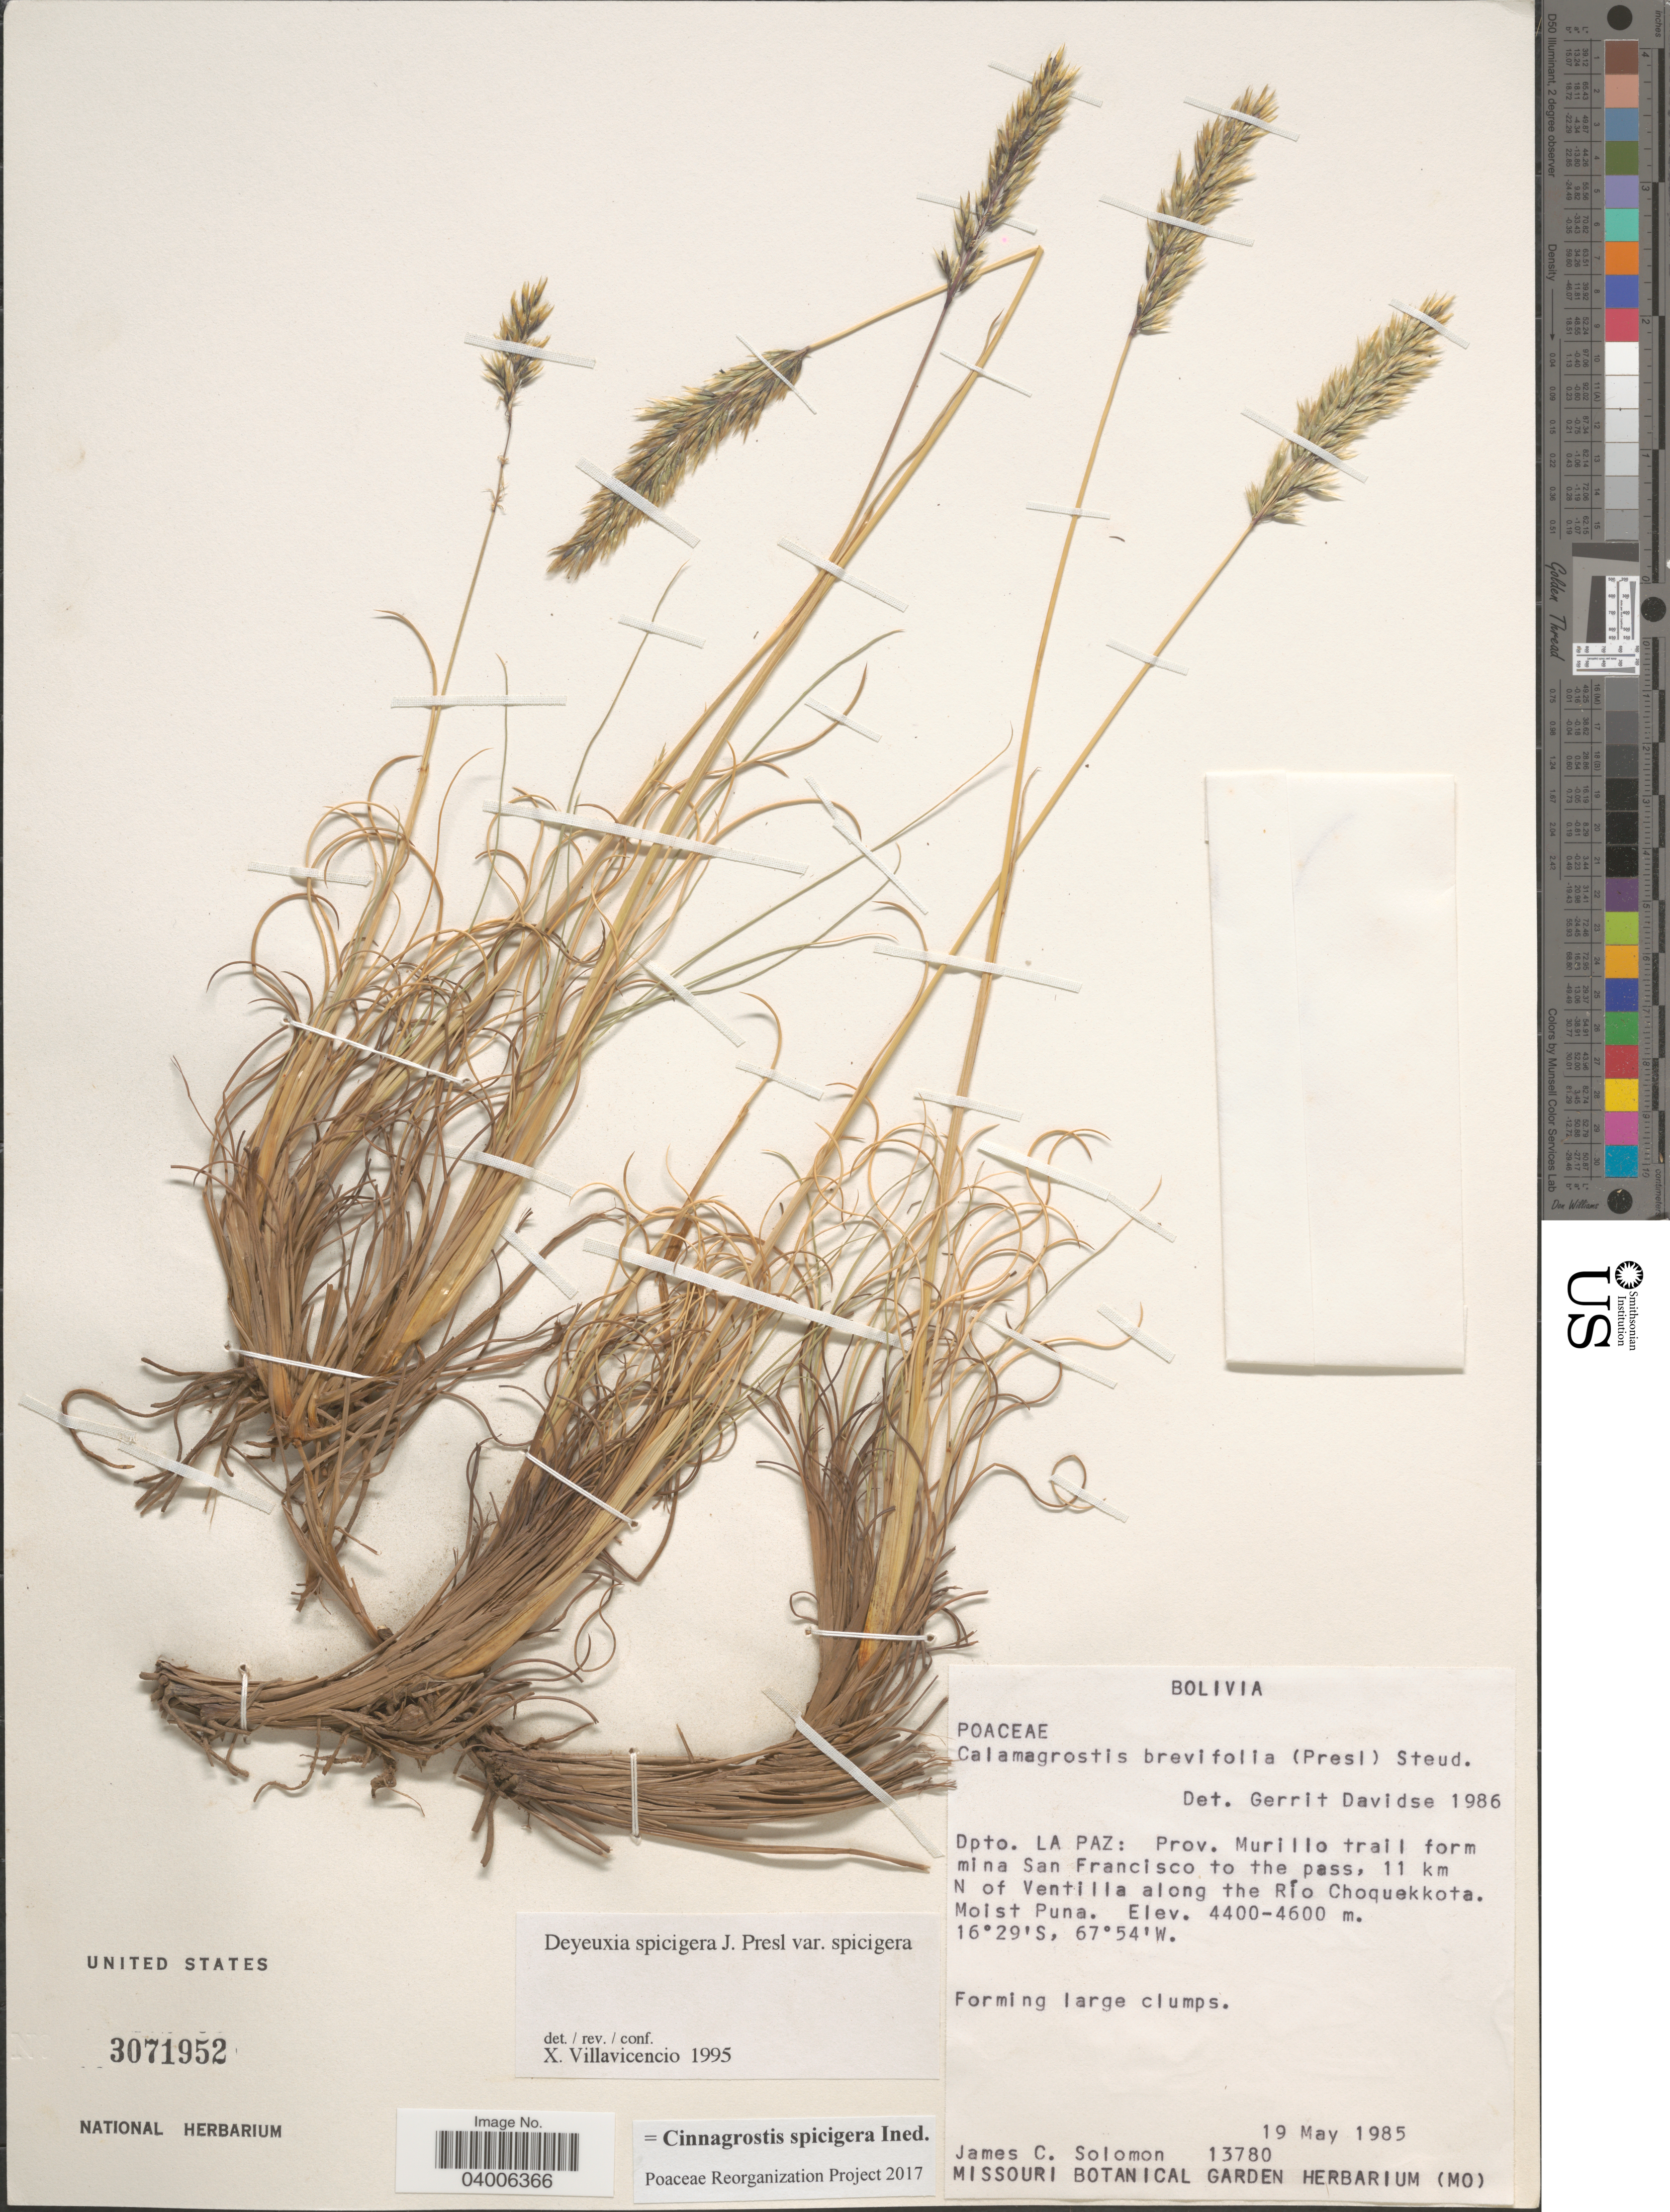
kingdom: Plantae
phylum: Tracheophyta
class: Liliopsida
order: Poales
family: Poaceae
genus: Cinnagrostis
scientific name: Cinnagrostis spicigera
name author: (J. Presl) P.M. Peterson et al.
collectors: J. C. Solomon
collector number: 13780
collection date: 1985-05-19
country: Bolivia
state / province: La Paz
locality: Dpto. La Paz: Prov. Murillo trail from mina San Francisco to the pass, 11 km N of Ventilla along the Río Choquekkota. Moist Puna.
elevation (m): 4400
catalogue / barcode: US 3071952